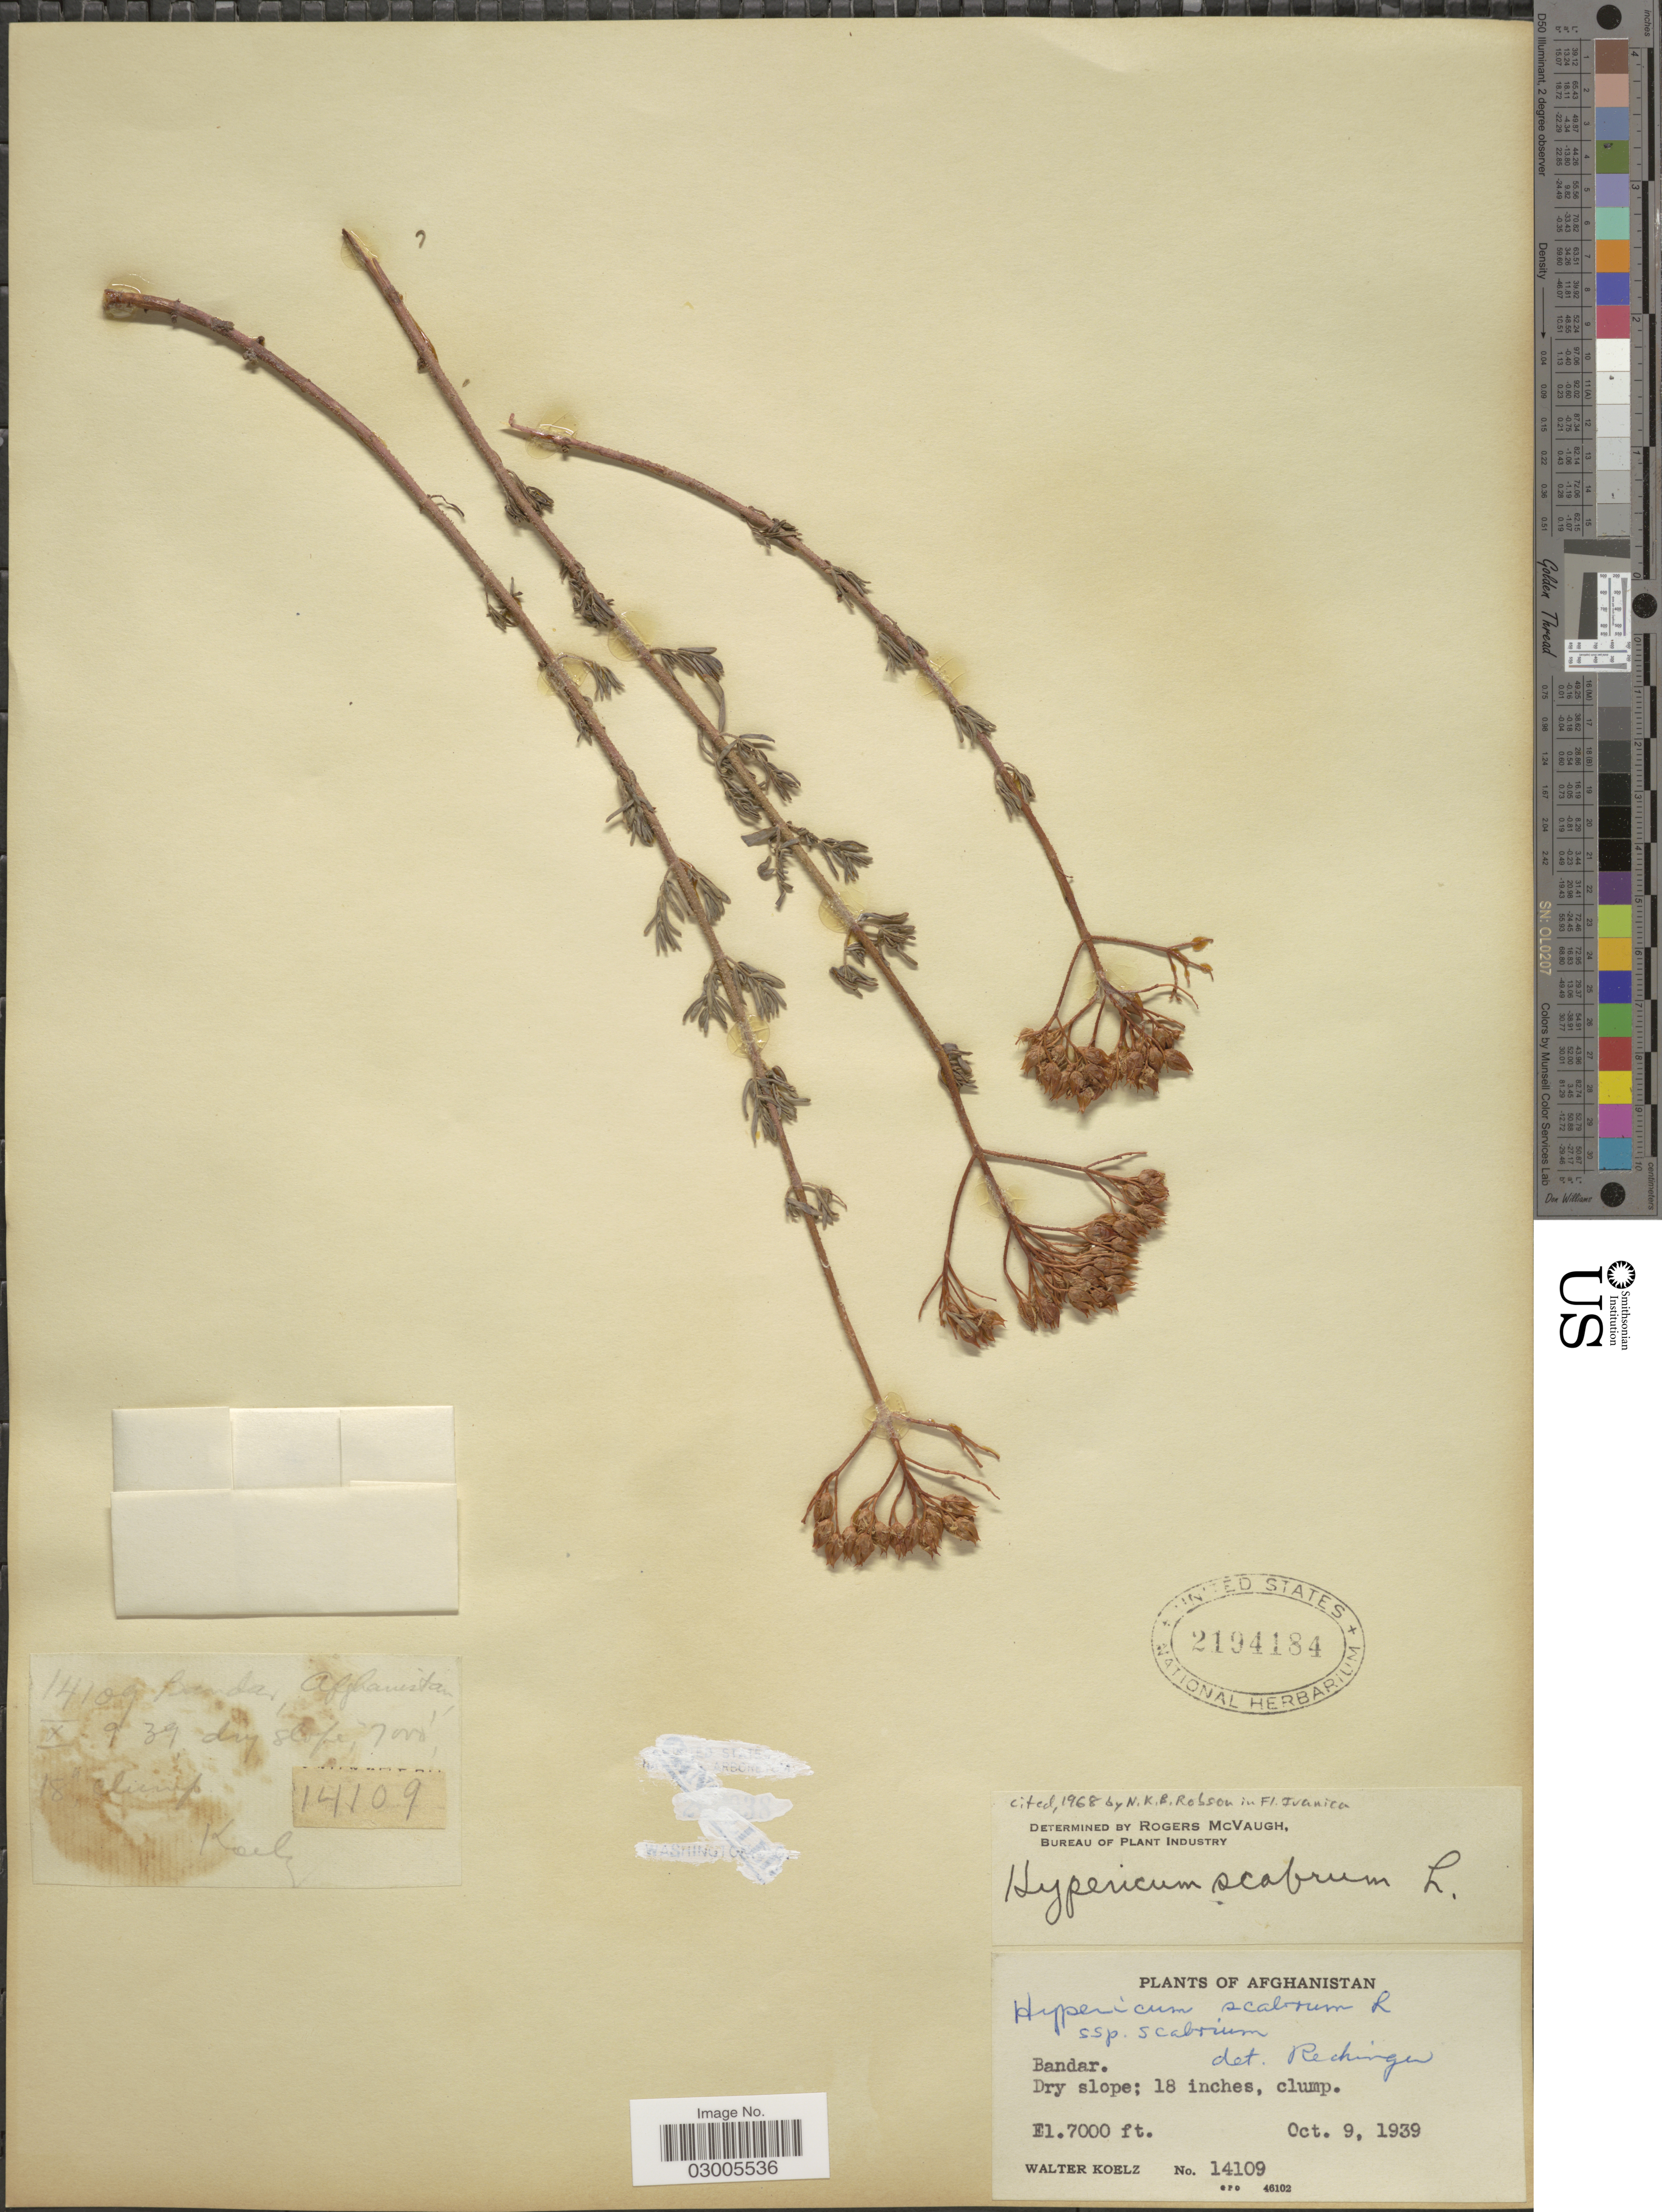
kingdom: Plantae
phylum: Tracheophyta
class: Magnoliopsida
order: Malpighiales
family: Hypericaceae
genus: Hypericum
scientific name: Hypericum scabrum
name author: L.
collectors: W. N. Koelz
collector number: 14109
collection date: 1939-10-09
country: Afghanistan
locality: Bandar.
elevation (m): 2134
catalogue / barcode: US 2194184